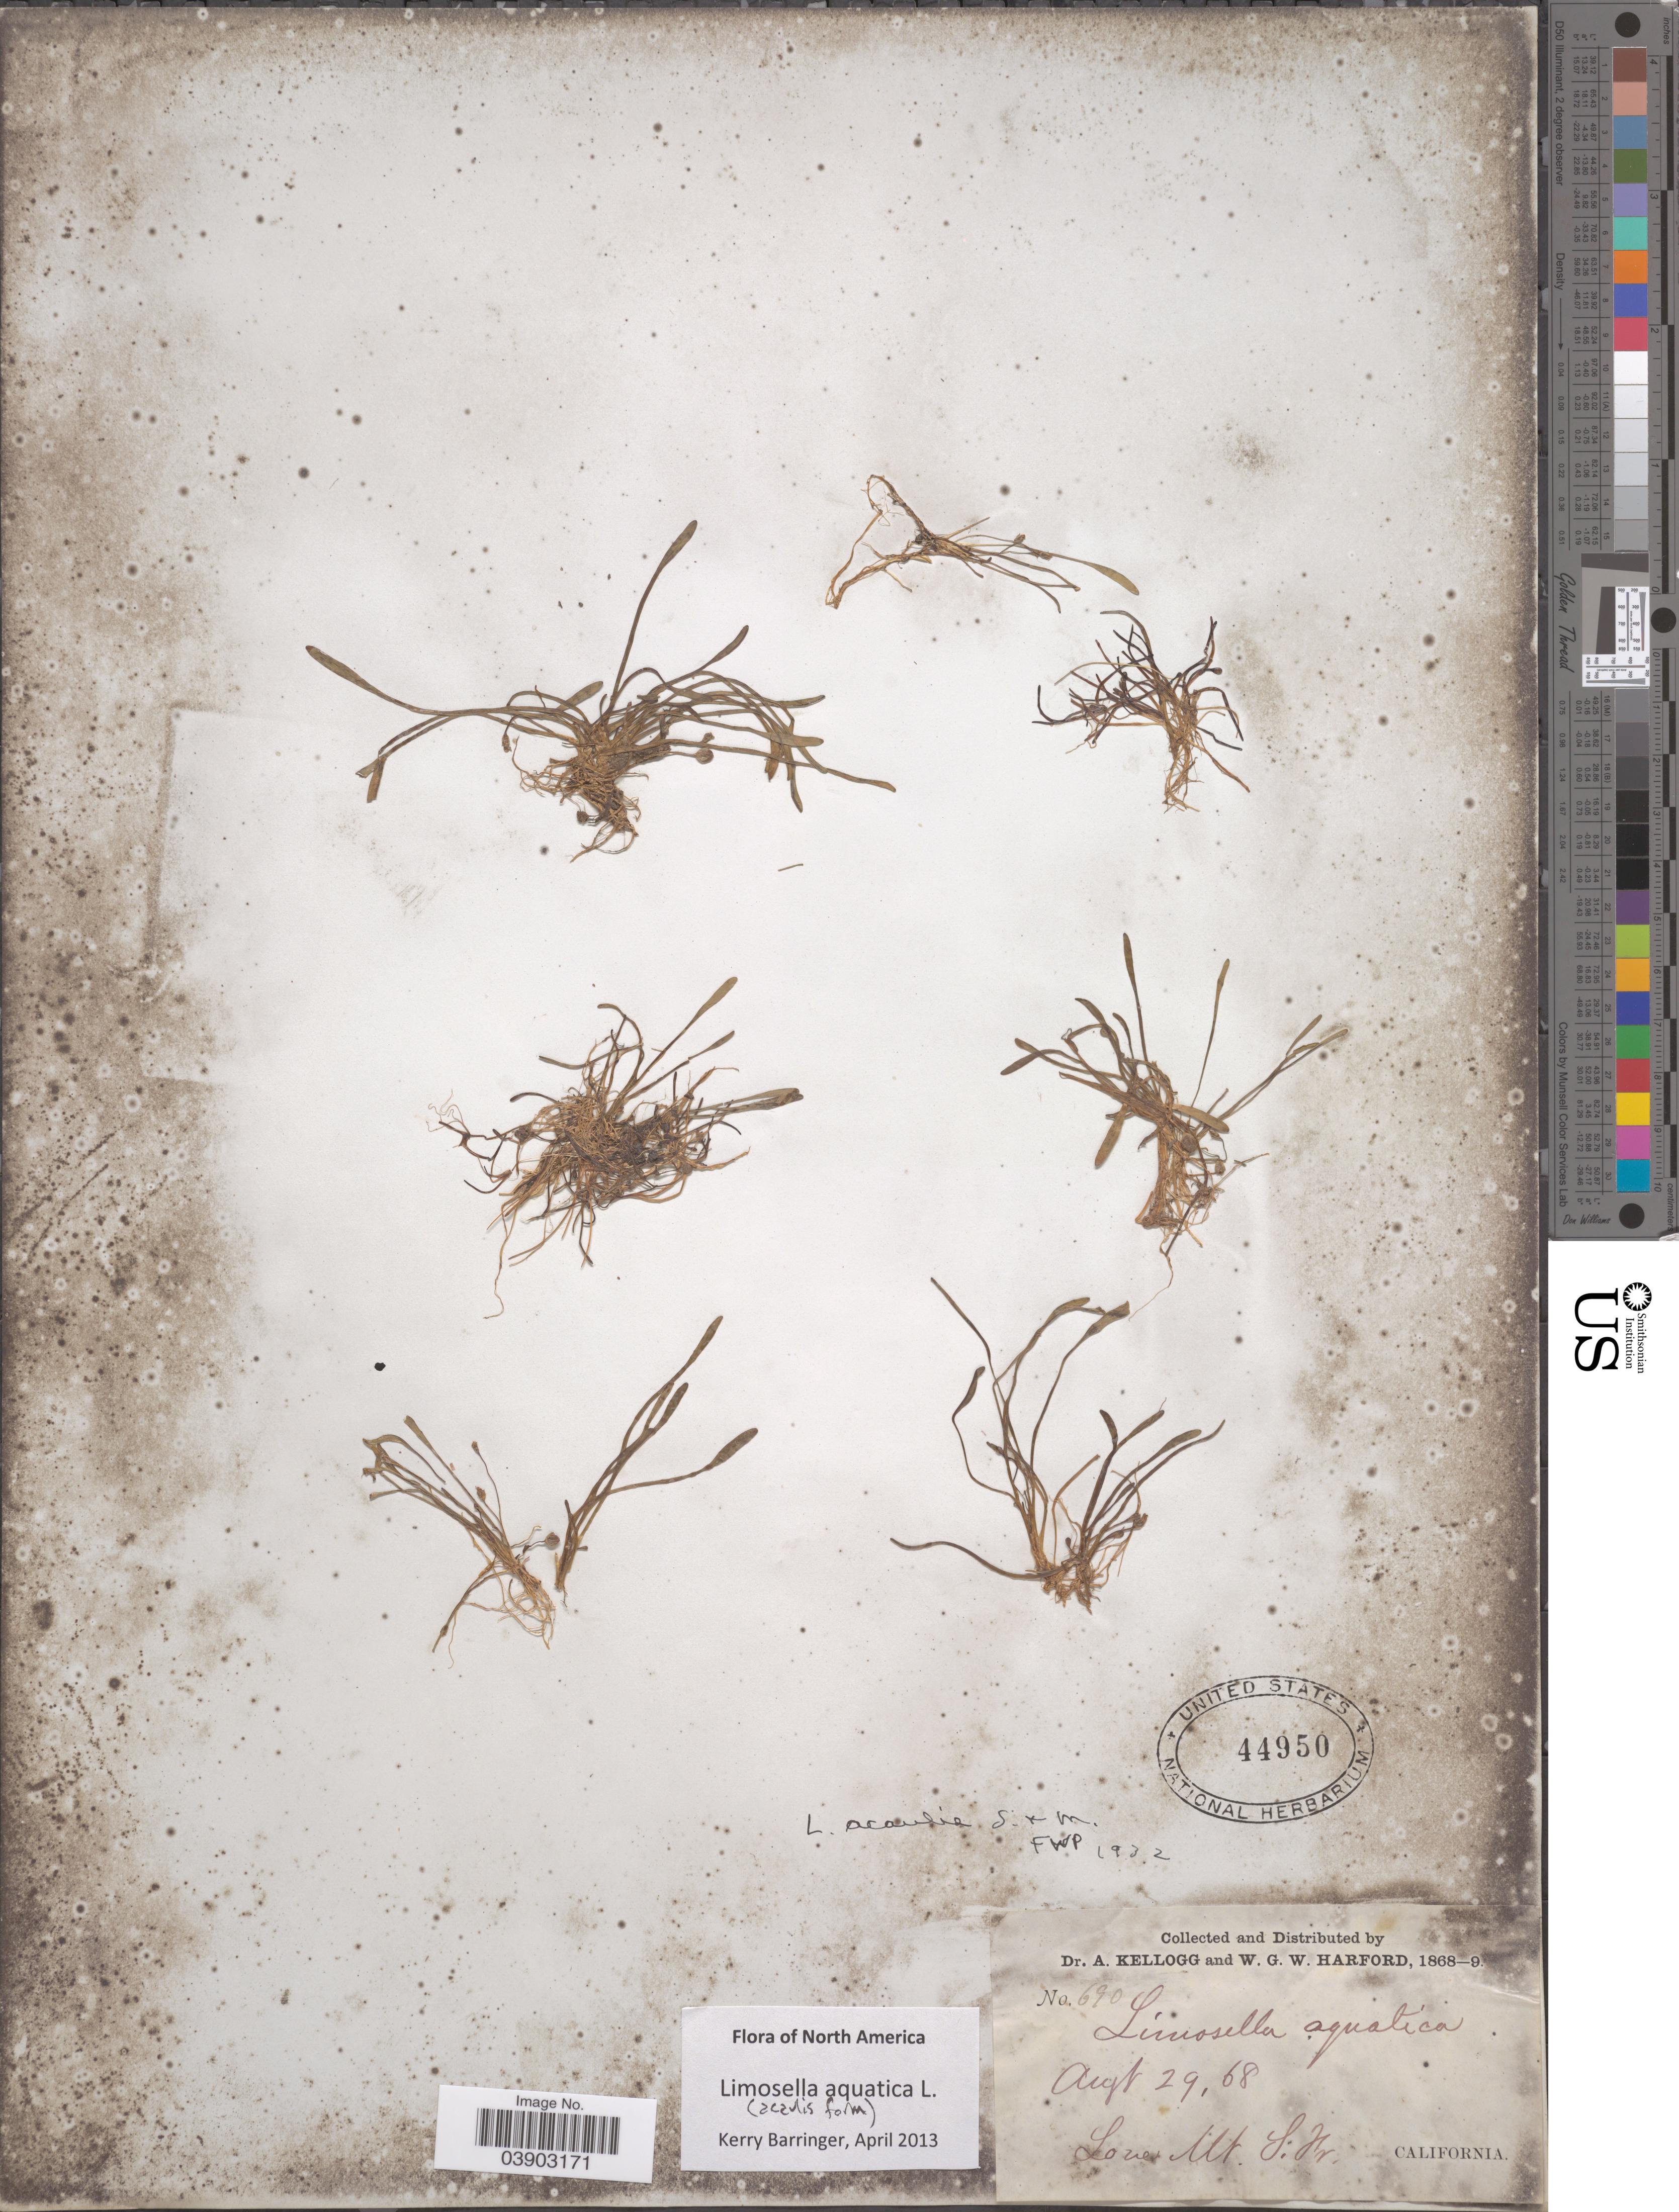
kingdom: Plantae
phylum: Tracheophyta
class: Magnoliopsida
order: Lamiales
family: Scrophulariaceae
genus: Limosella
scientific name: Limosella acaulis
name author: Sessé & Moc.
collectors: A. Kellogg & W. G. W. Harford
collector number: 690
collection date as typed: Transcribed d/m/y: 29/8/68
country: United States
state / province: California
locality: Lower Mt. S: Fr.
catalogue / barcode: US 44950